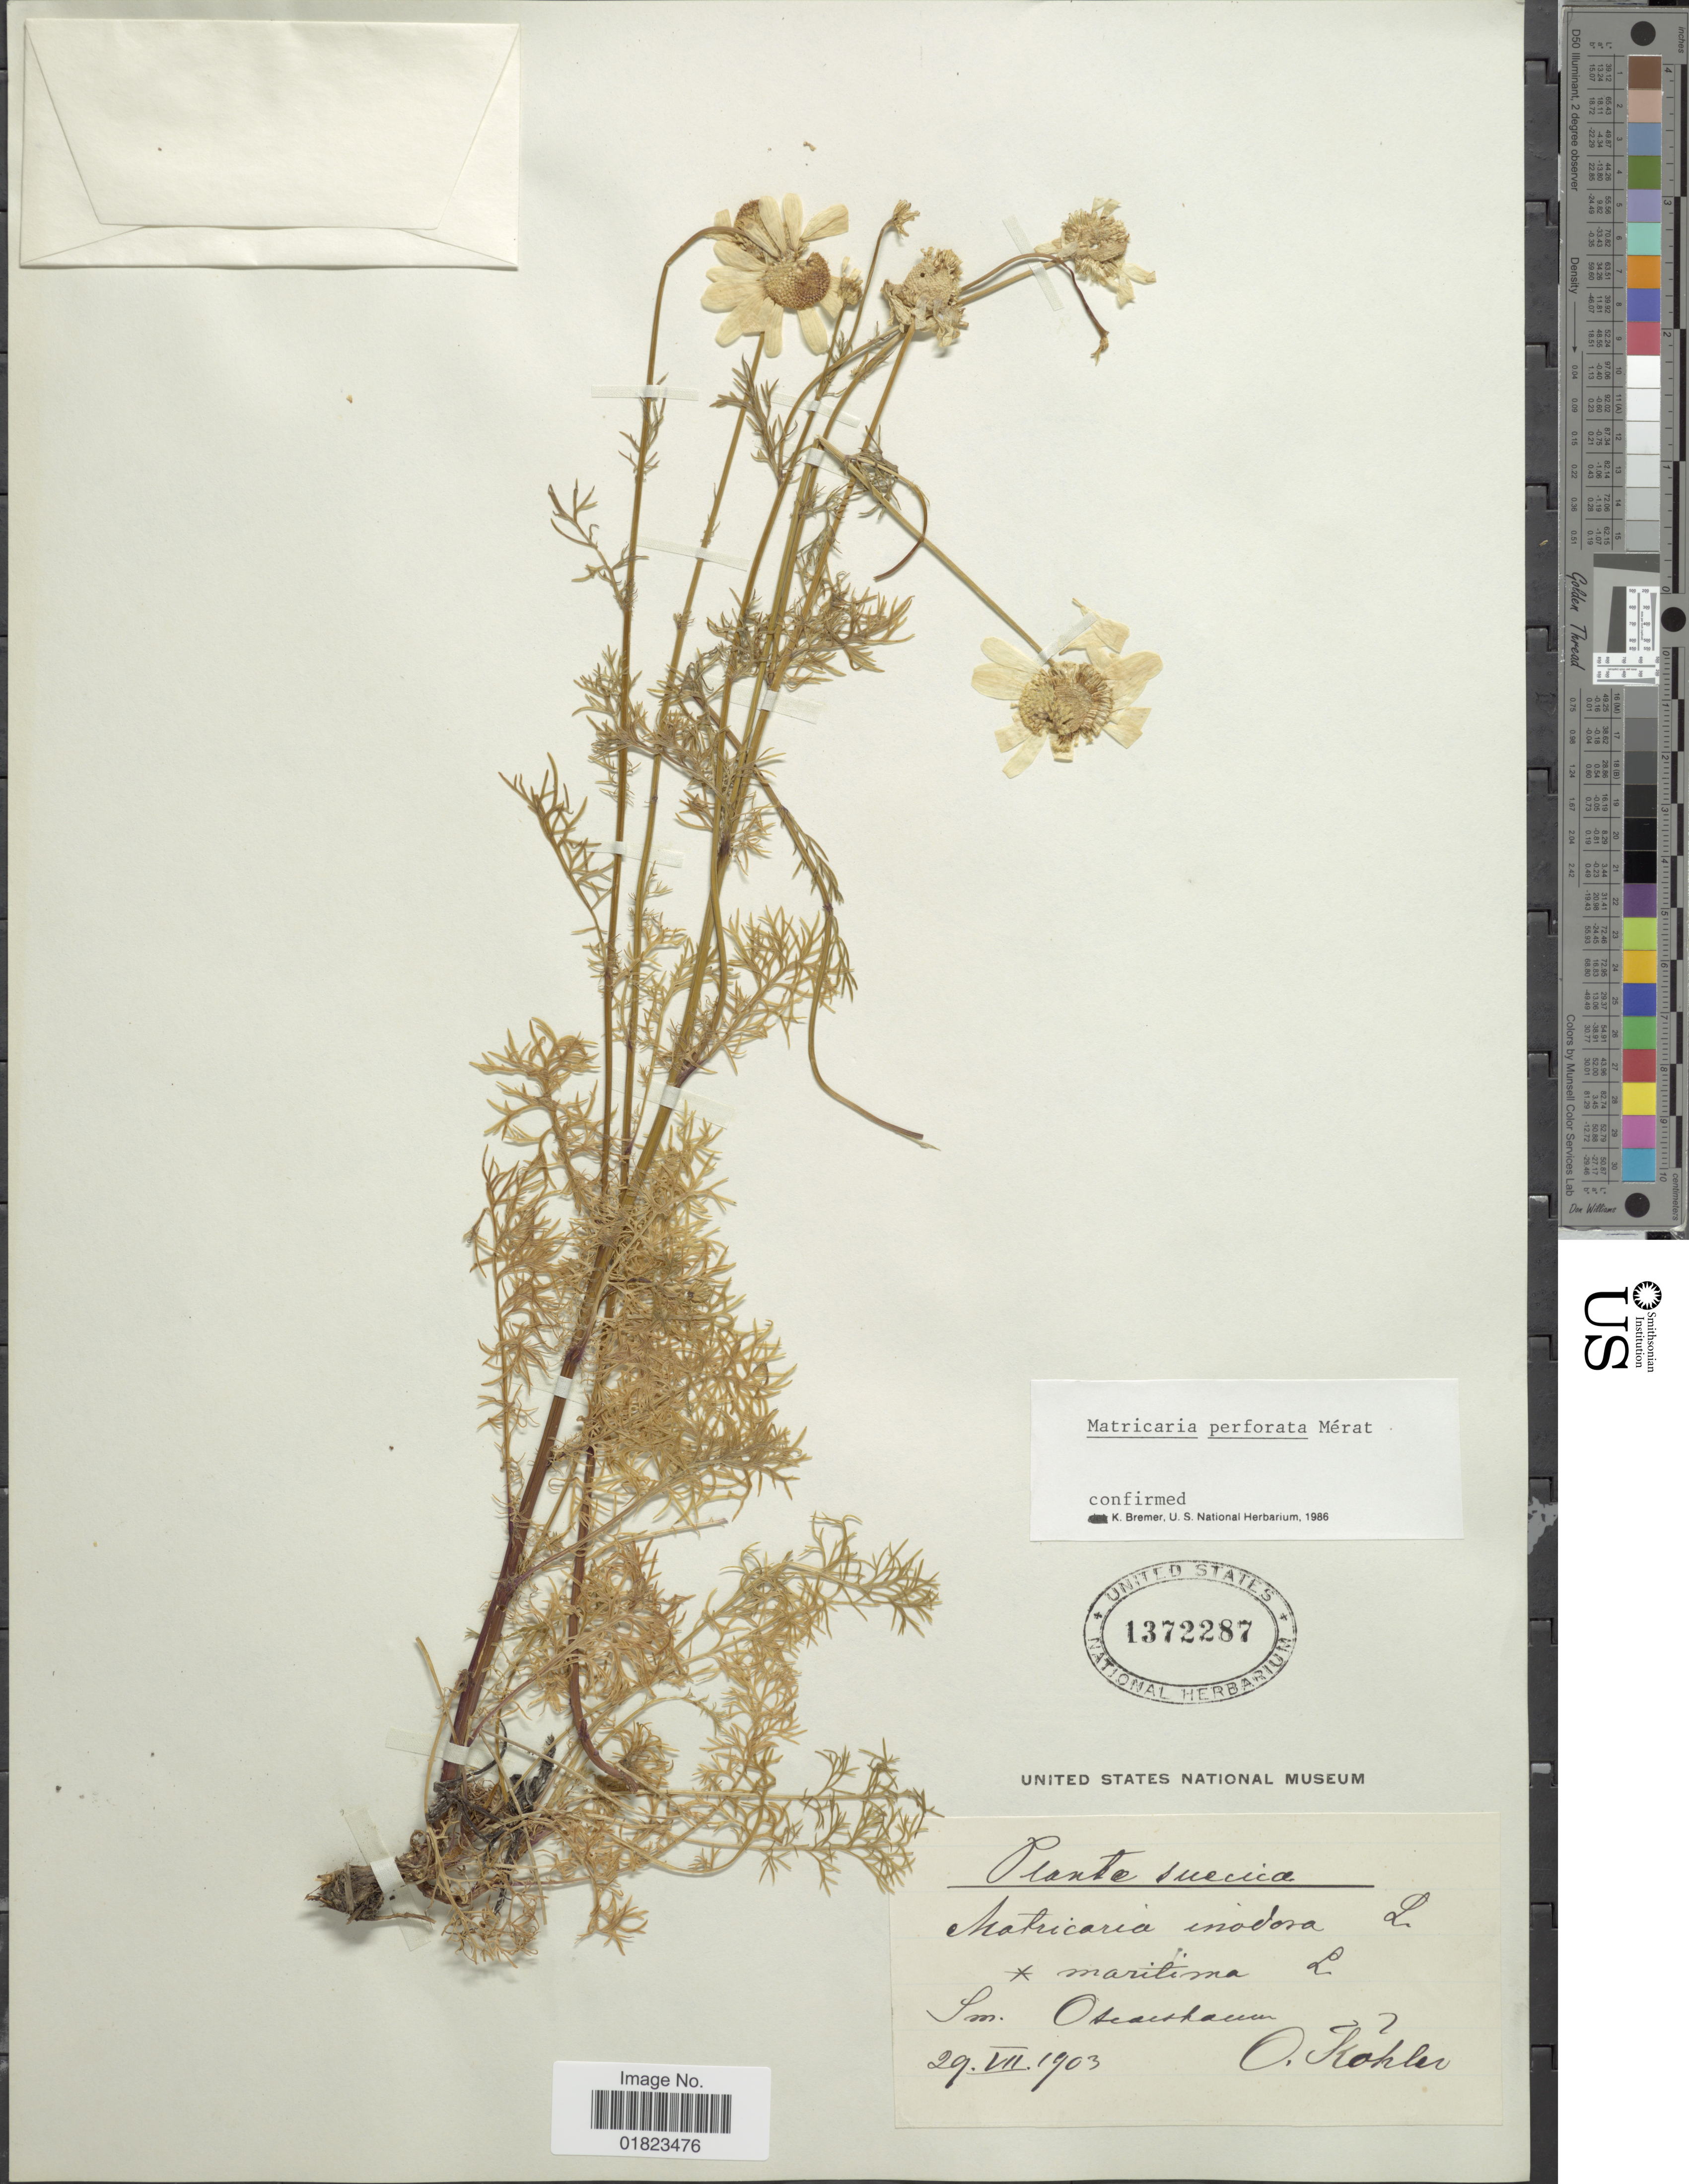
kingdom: Plantae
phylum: Tracheophyta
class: Magnoliopsida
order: Asterales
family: Asteraceae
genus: Tripleurospermum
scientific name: Tripleurospermum perforatum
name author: (Mérat) Laínz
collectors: O. Köhler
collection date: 1903-07-29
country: Sweden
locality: Suecica. Sm. Oskarshamn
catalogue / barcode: US 1372287